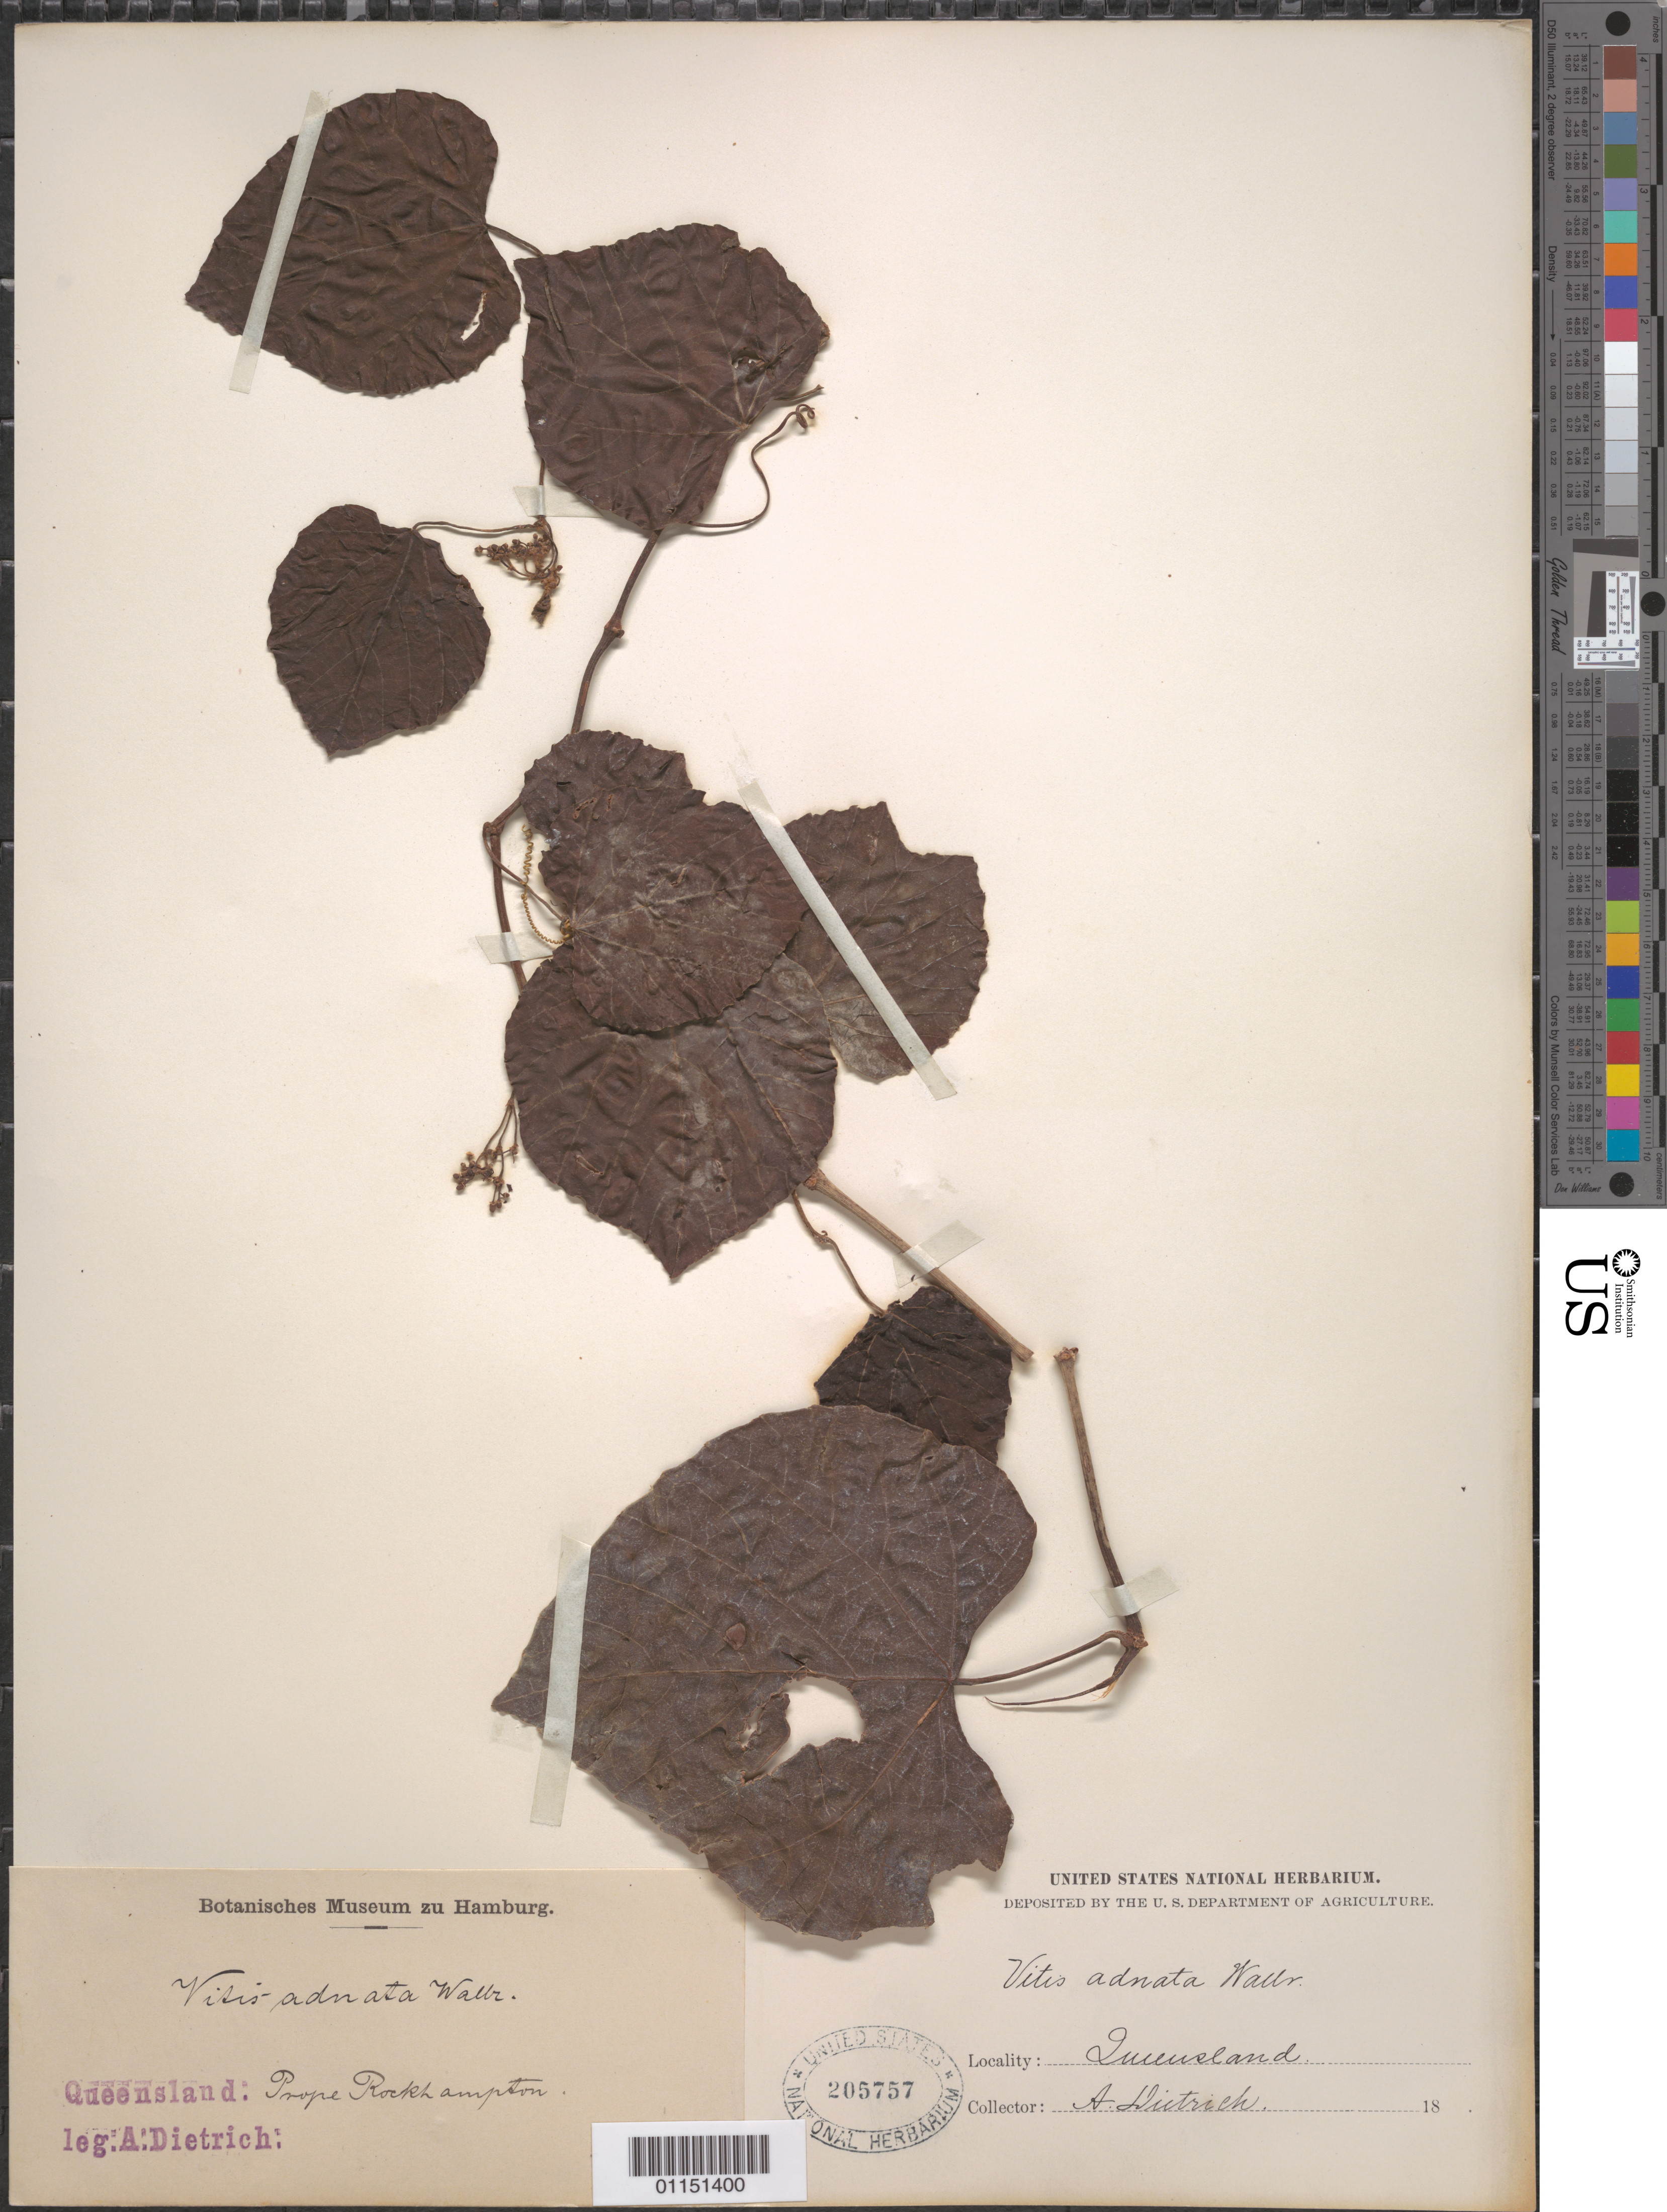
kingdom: Plantae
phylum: Tracheophyta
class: Magnoliopsida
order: Vitales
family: Vitaceae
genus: Vitis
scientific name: Vitis adnata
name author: (Roxb.) Wall.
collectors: A. Dietrich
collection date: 1800/1860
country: Australia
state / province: Queensland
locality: Prop. Rockhampton.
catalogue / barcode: US 205757